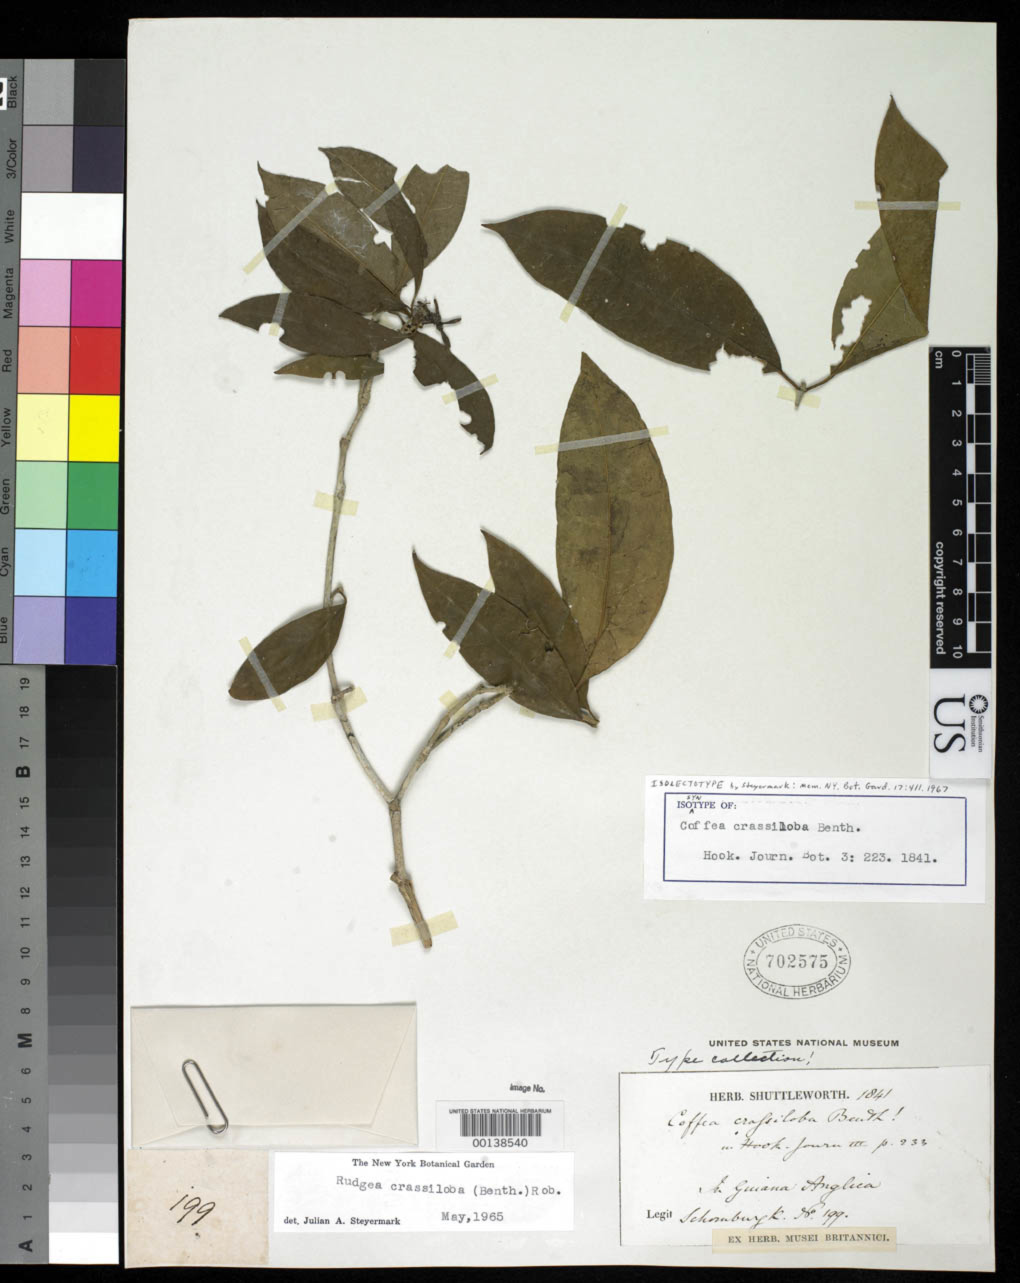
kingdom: Plantae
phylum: Tracheophyta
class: Magnoliopsida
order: Gentianales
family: Rubiaceae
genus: Coffea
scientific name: Coffea crassiloba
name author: Benth.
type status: Isolectotype; Isosyntype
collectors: R. H. Schomburgk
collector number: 199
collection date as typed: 1841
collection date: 1841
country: Guyana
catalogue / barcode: US 702575